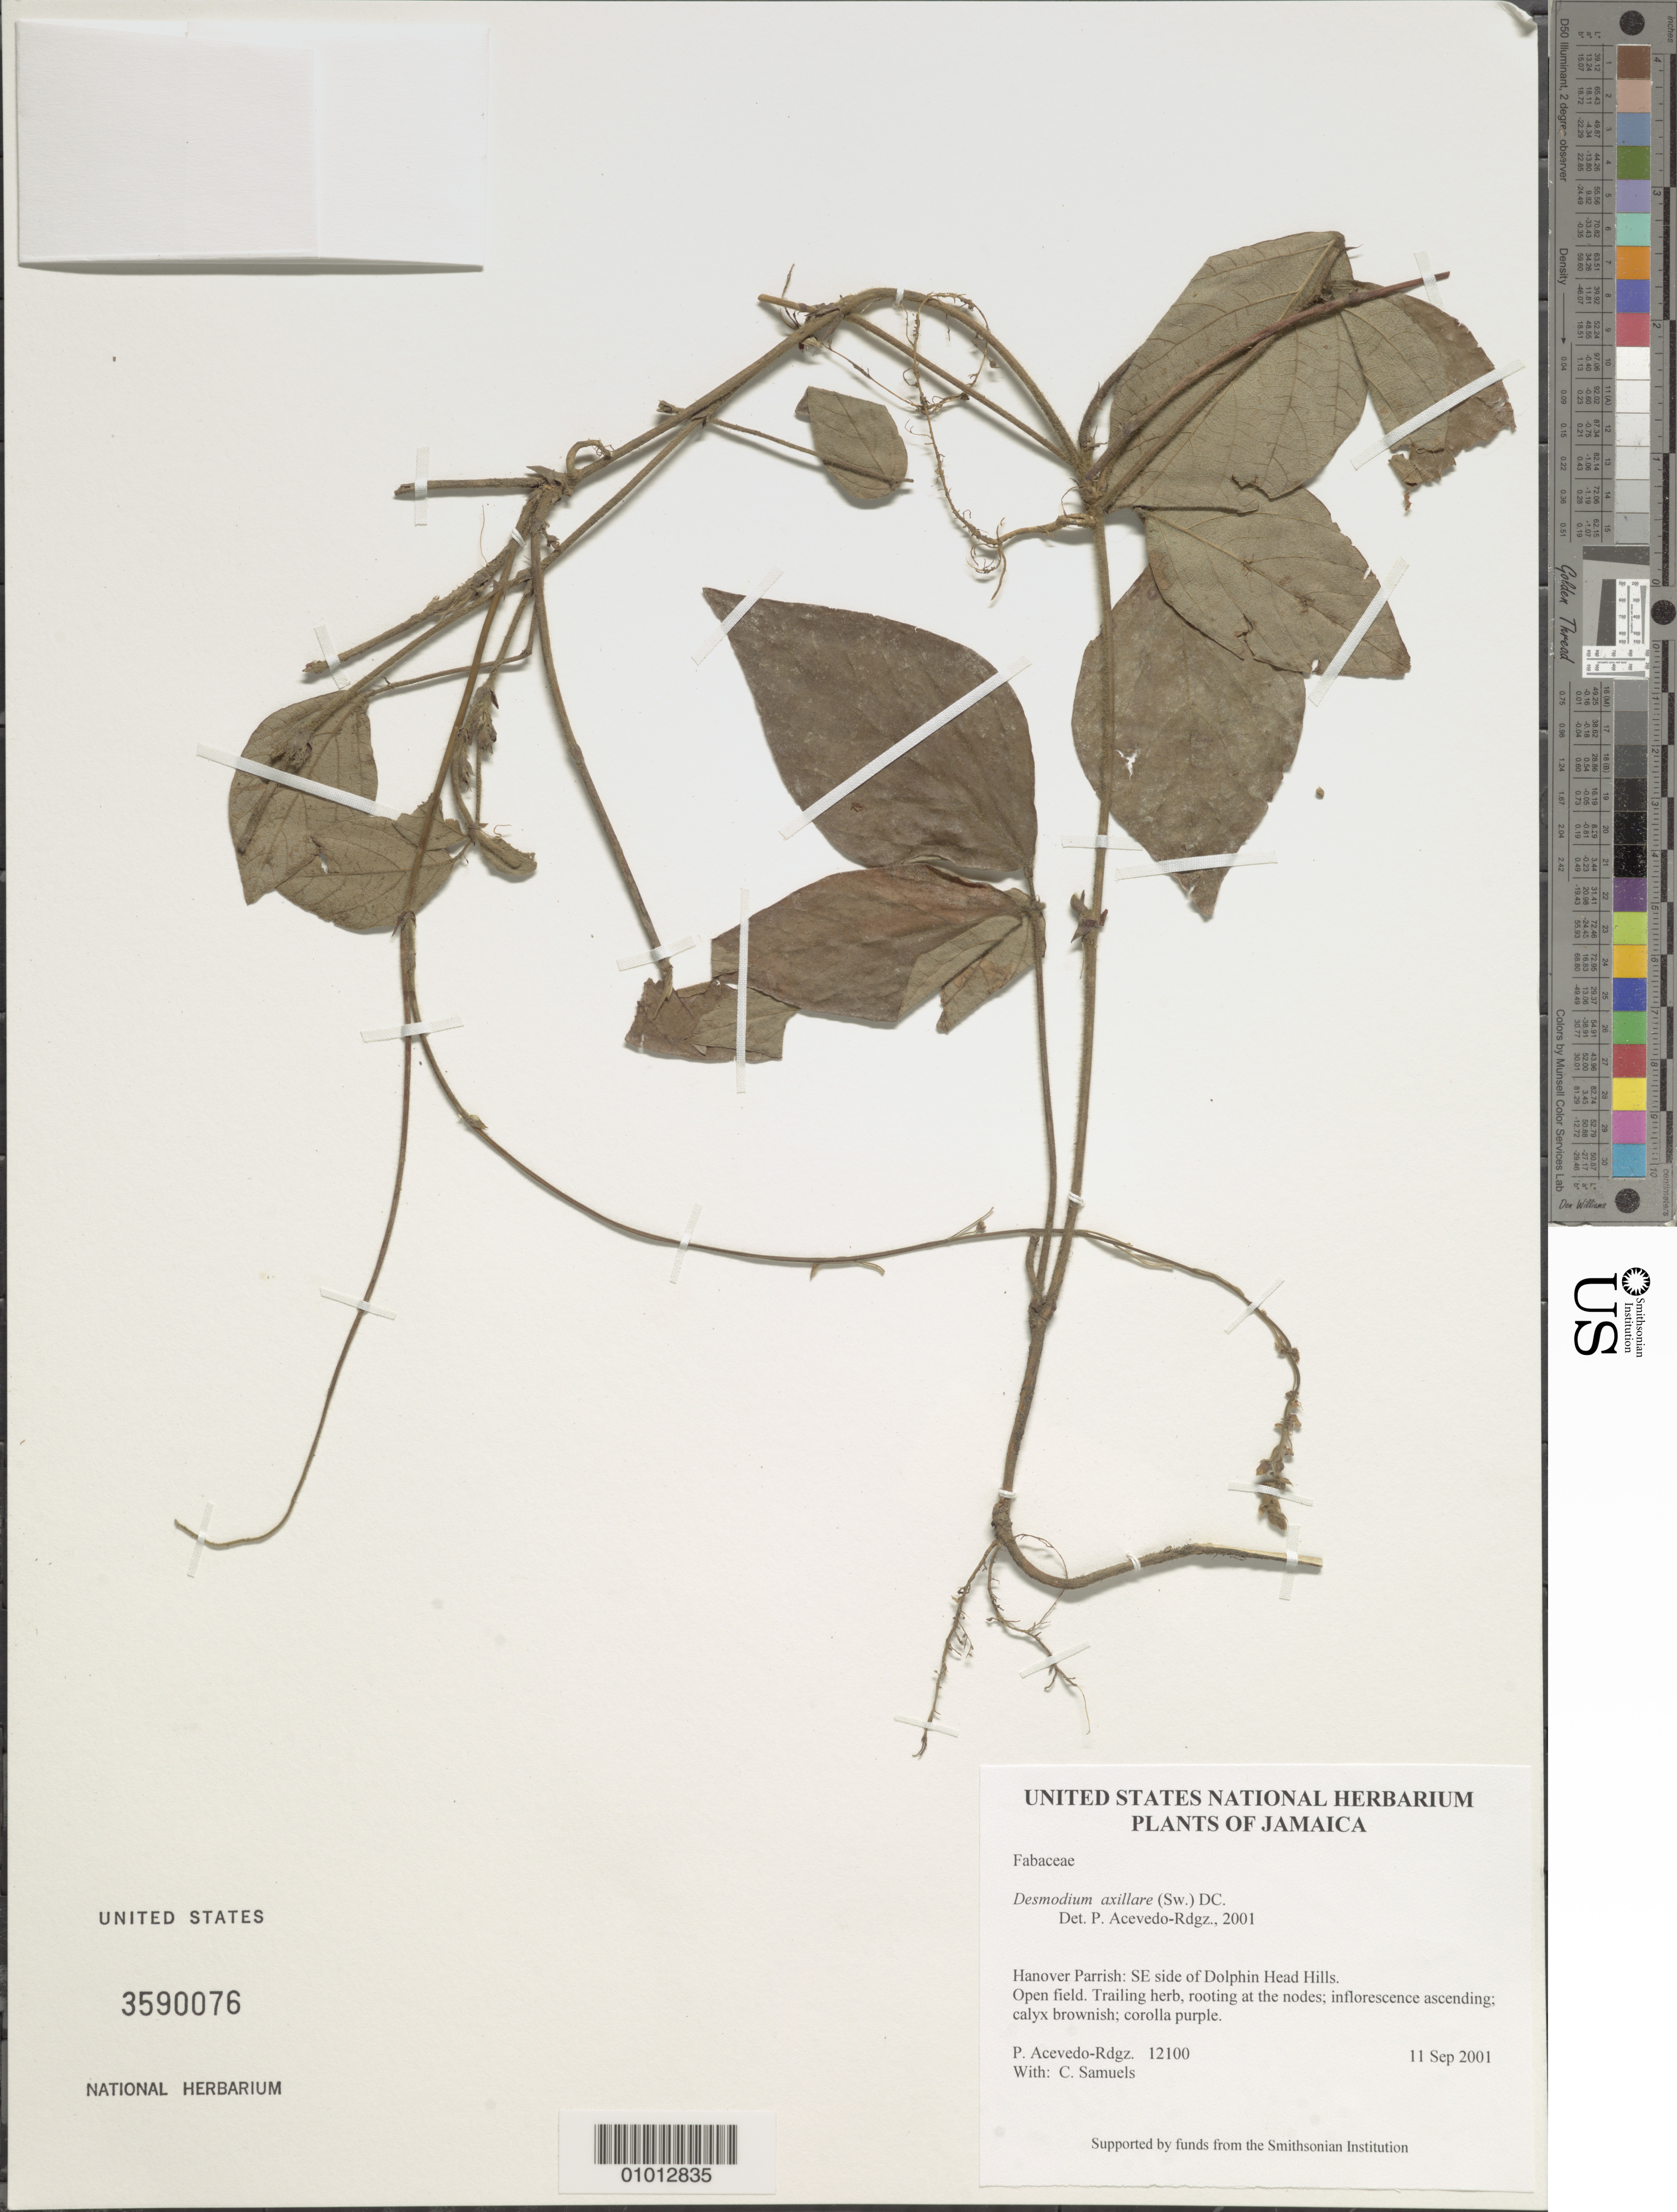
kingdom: Plantae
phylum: Tracheophyta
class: Magnoliopsida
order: Fabales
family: Fabaceae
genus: Desmodium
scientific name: Desmodium axillare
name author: (Sw.) DC.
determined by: Acevedo-Rodríguez, P., (BOT), Smithsonian Institution - National Museum of Natural History (UNITED STATES)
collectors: P. Acevedo-Rodr. & C. Samuels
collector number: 12100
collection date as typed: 11 Sep 2001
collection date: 2001-09-11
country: Jamaica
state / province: Hanover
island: Jamaica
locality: Hanover Parrish: SE side of Dolphin Head Hills.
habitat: Open field.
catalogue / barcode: US 3590076